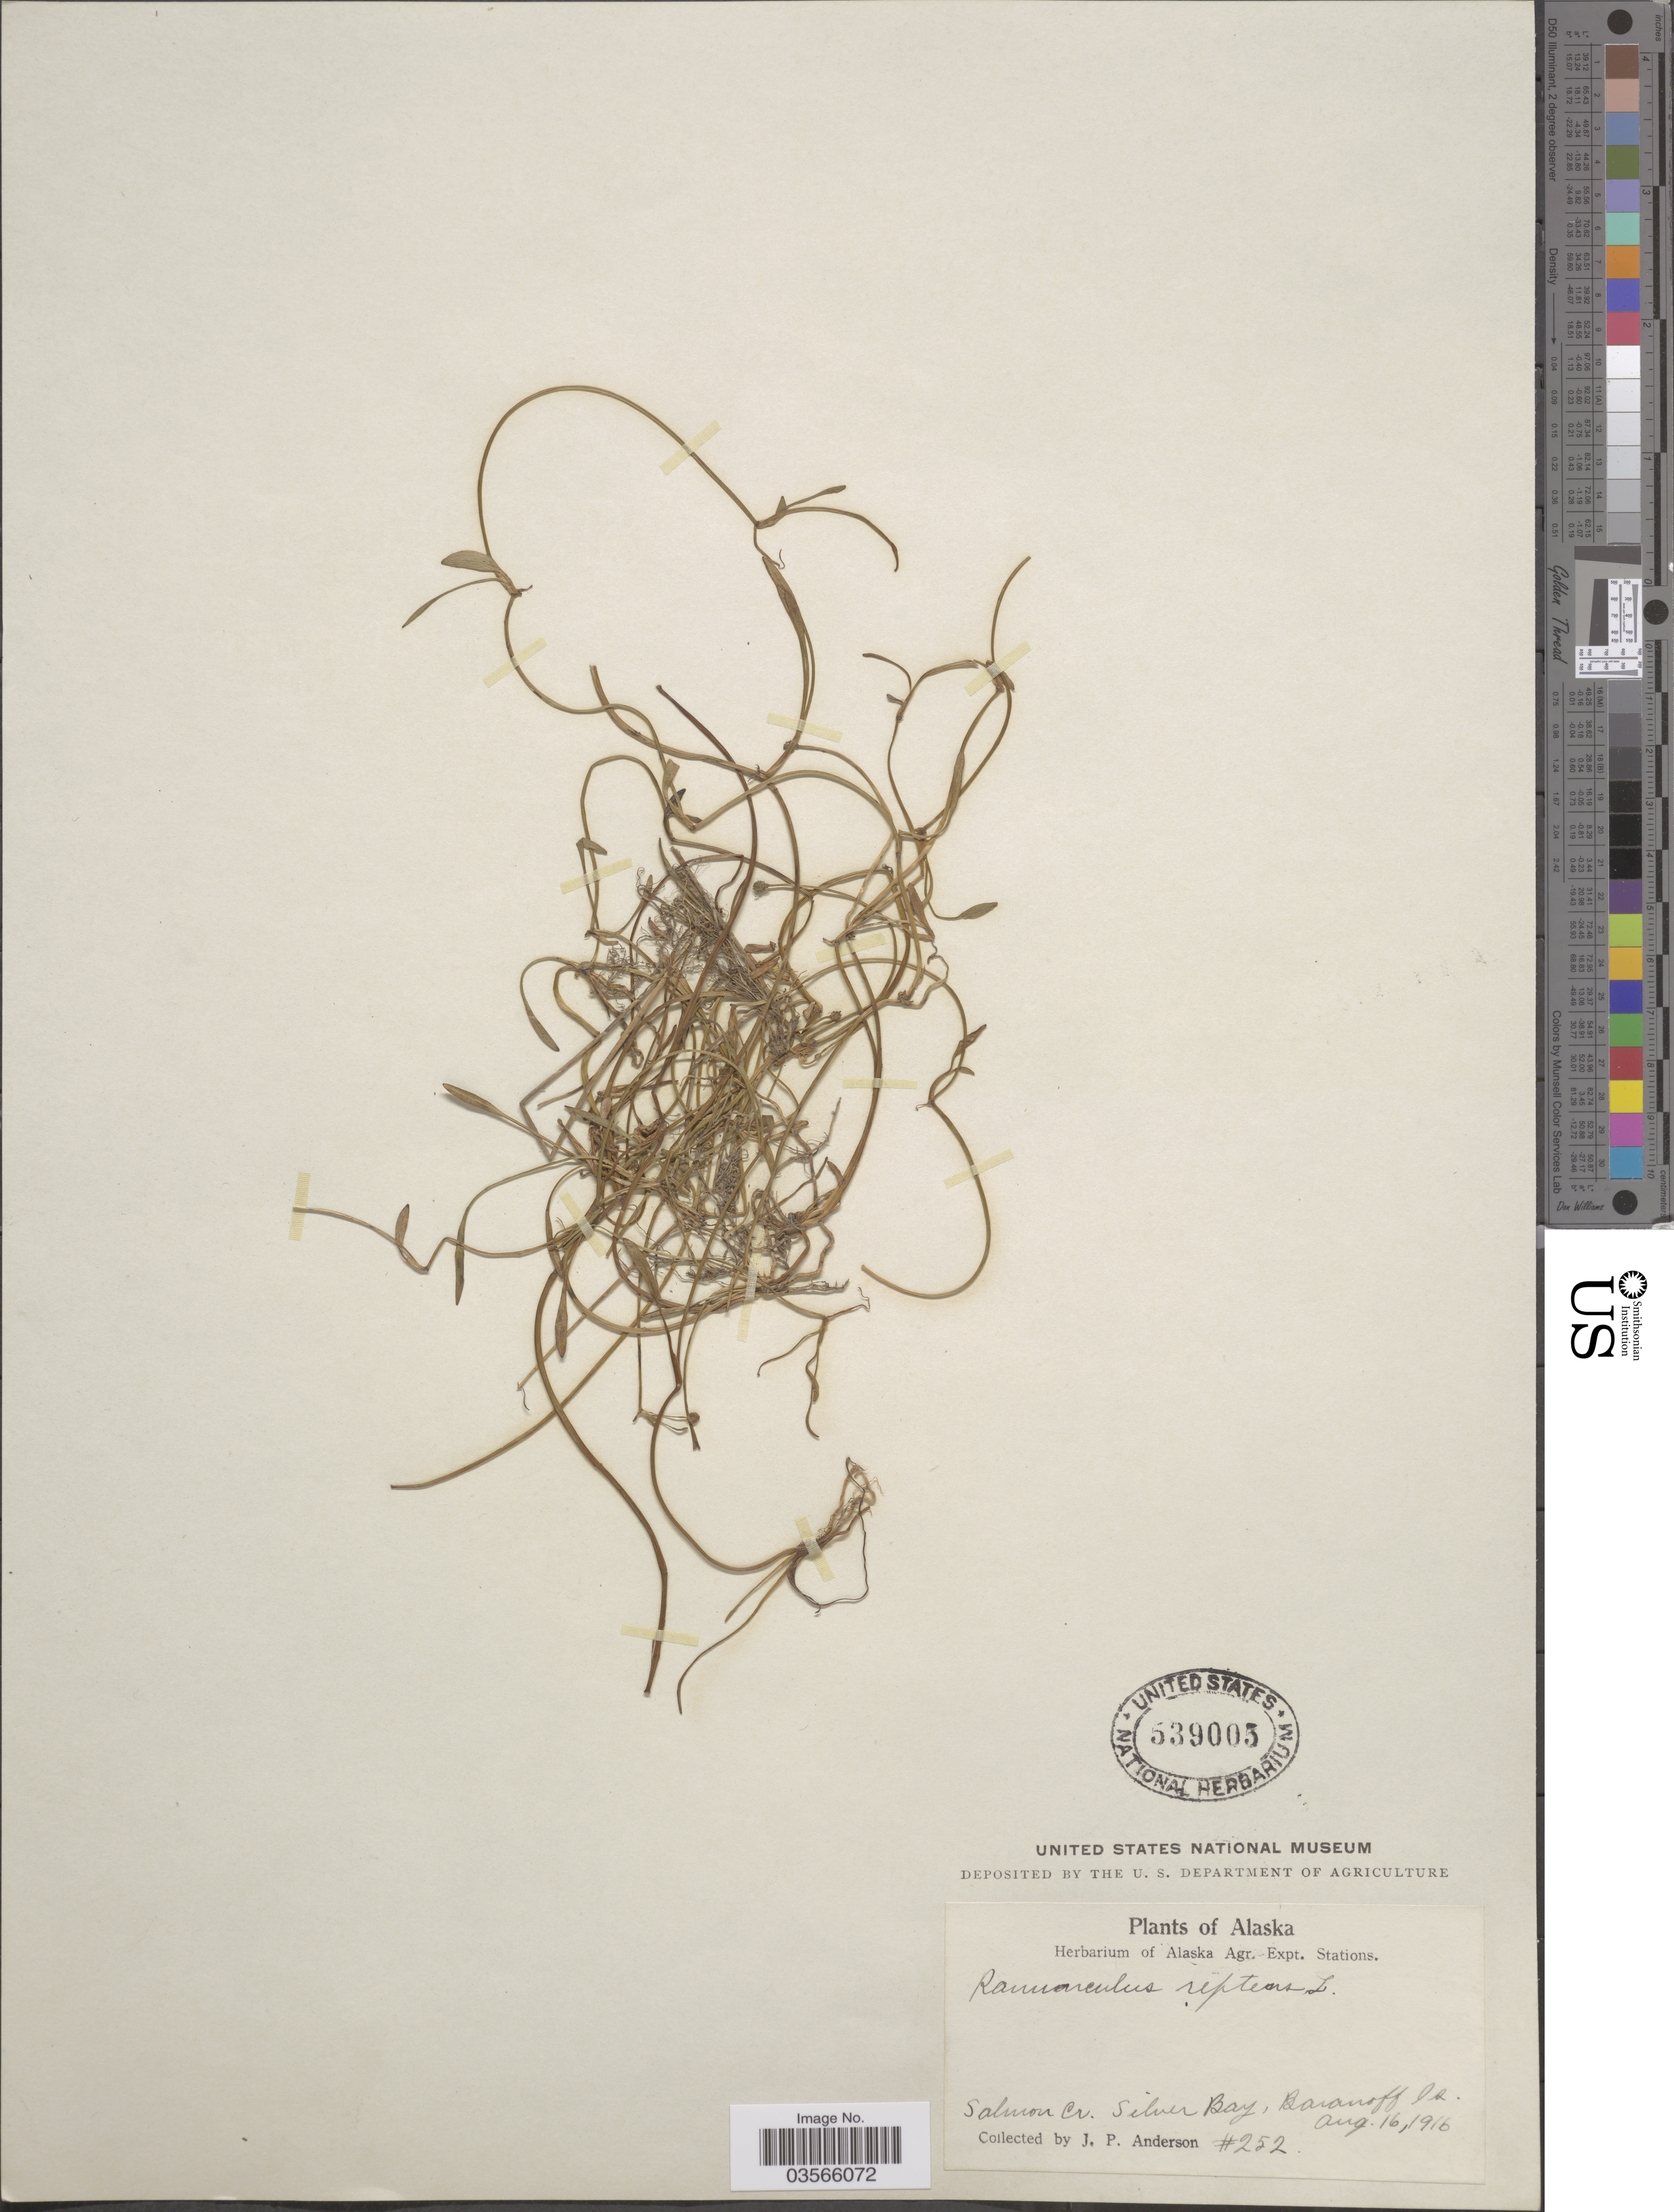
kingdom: Plantae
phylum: Tracheophyta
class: Magnoliopsida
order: Ranunculales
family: Ranunculaceae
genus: Ranunculus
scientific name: Ranunculus flammula var. filiformis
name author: (Michx.) Hook.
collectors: J. P. Anderson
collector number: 252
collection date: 1916-08-16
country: United States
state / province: Alaska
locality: Salmon Cr. Silver Bay, Baranoff Is.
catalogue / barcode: US 539005